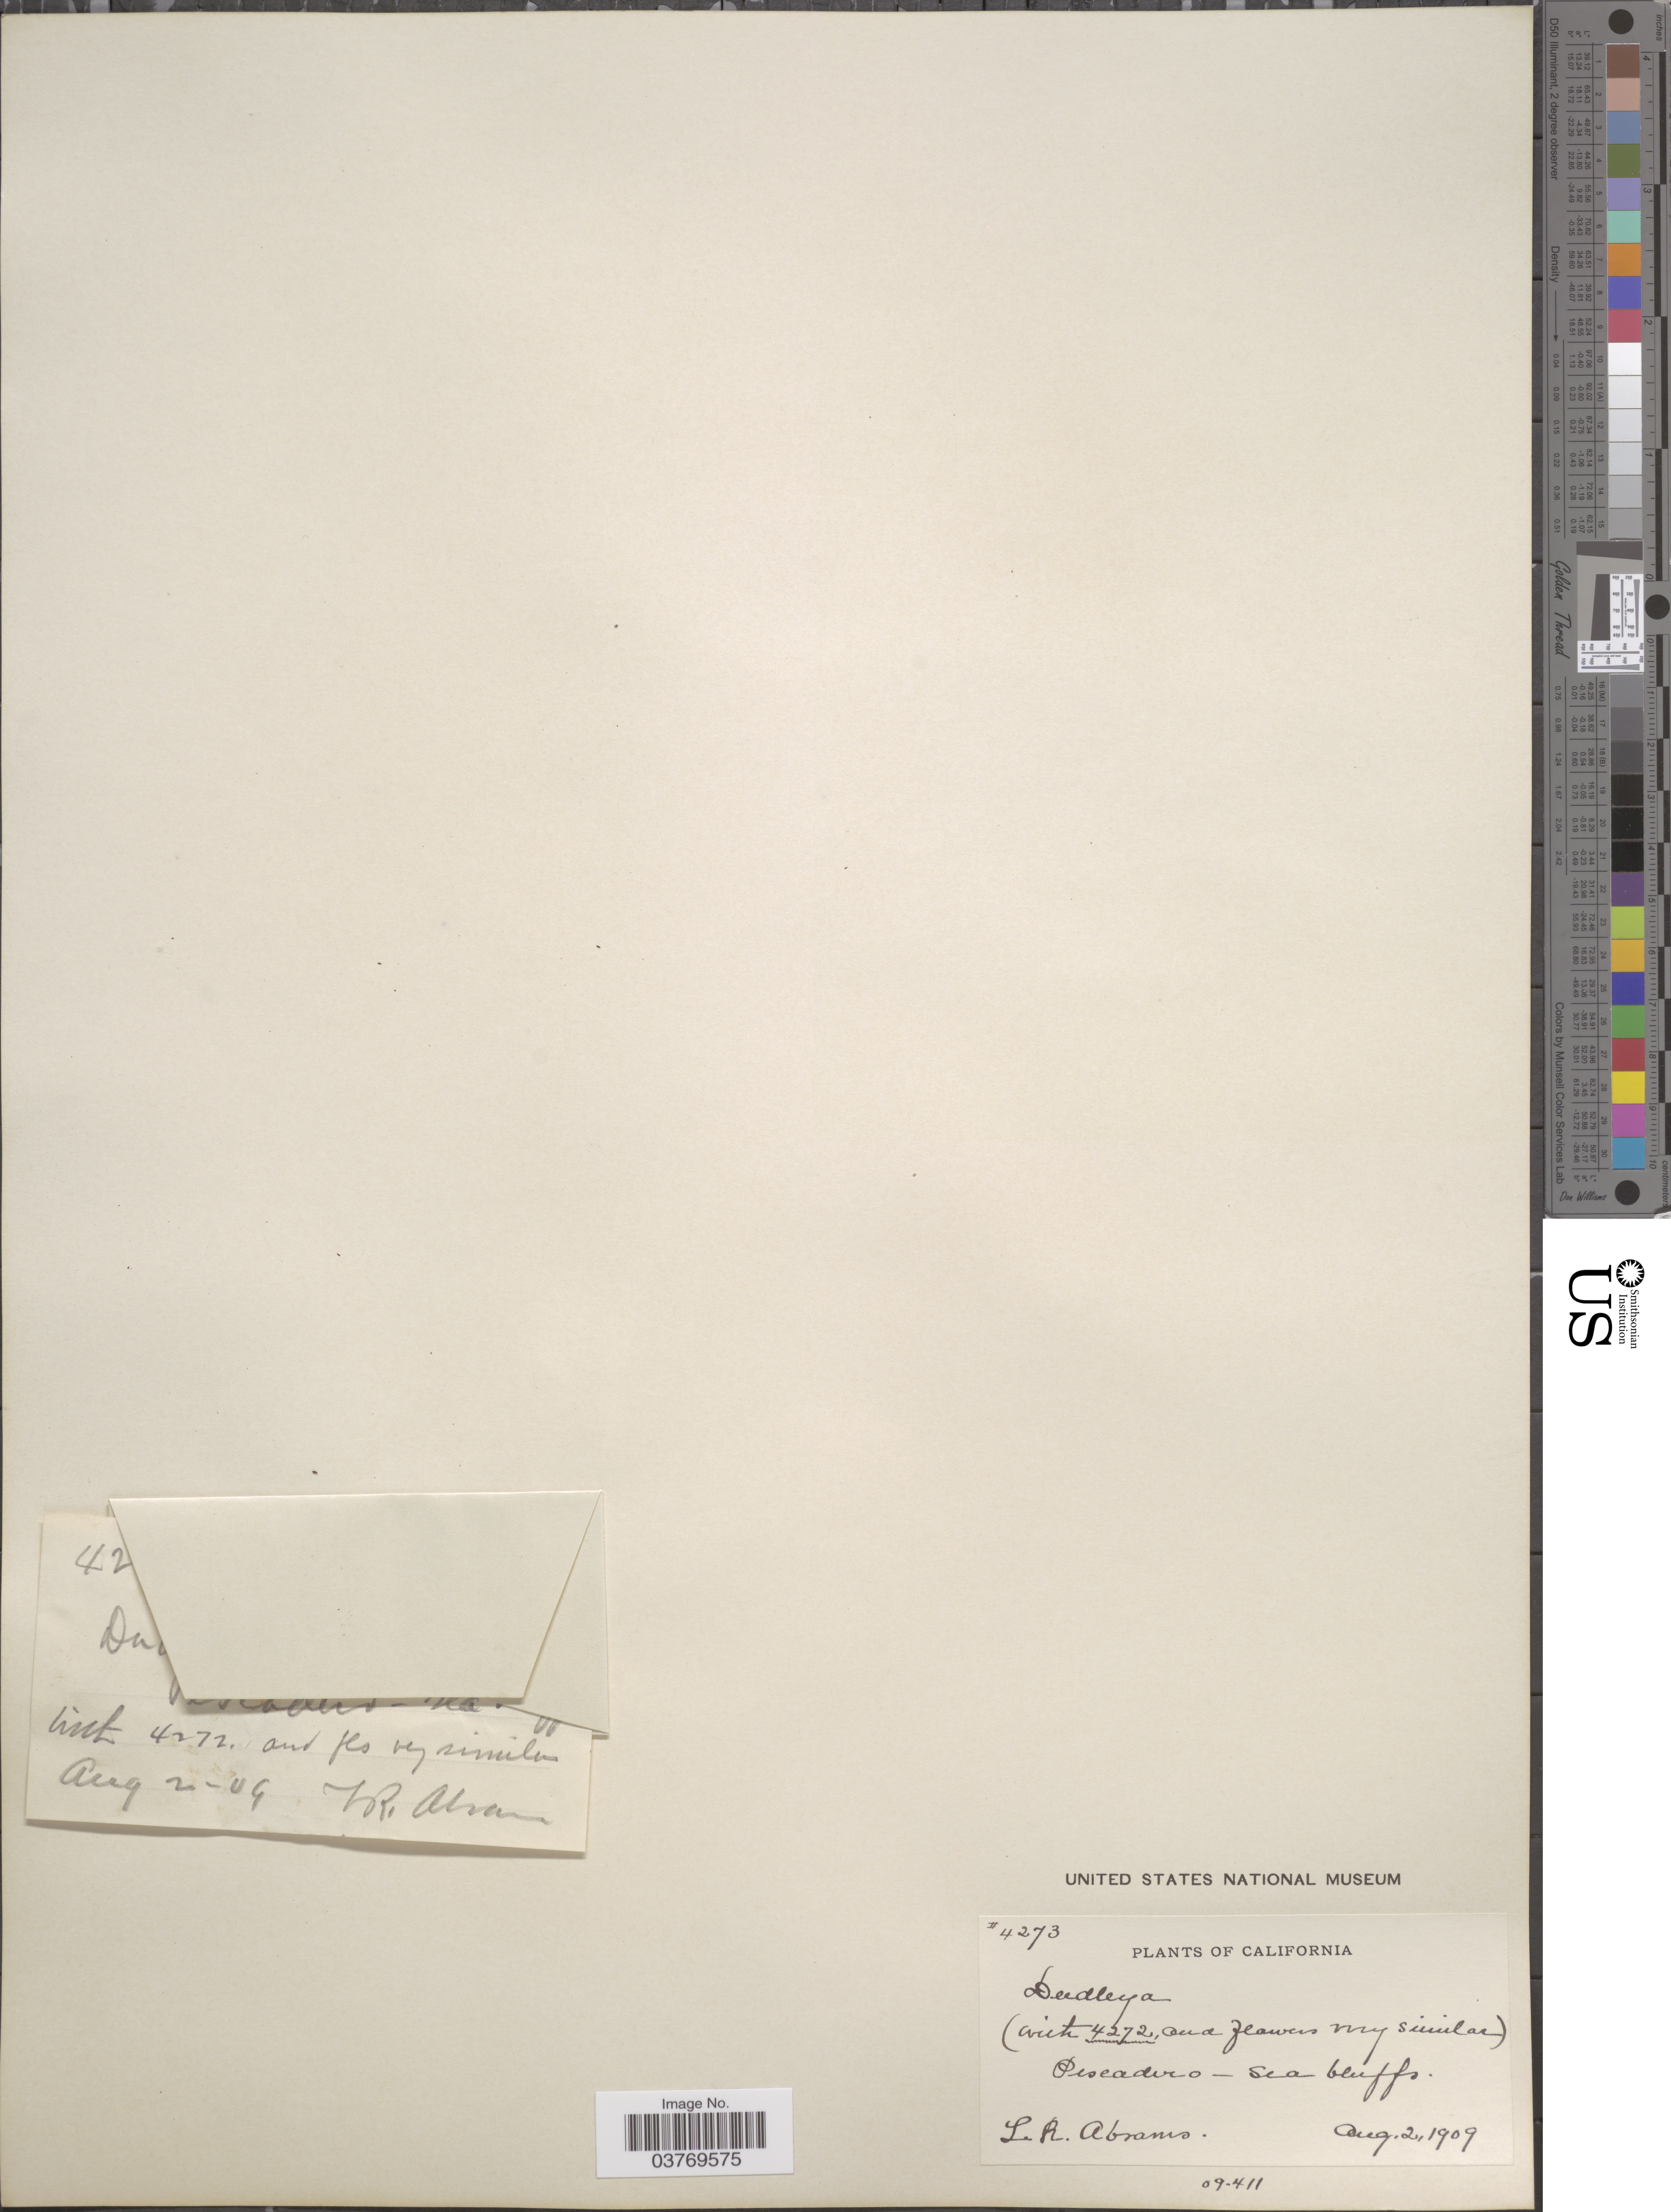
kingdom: Plantae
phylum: Tracheophyta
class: Magnoliopsida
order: Saxifragales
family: Crassulaceae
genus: Dudleya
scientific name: Dudleya caespitosa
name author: (Haw.) Britton & Rose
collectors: L. Abrams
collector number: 4273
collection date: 1909-08-02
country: United States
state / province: California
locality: Pescadero-sea bluffs.